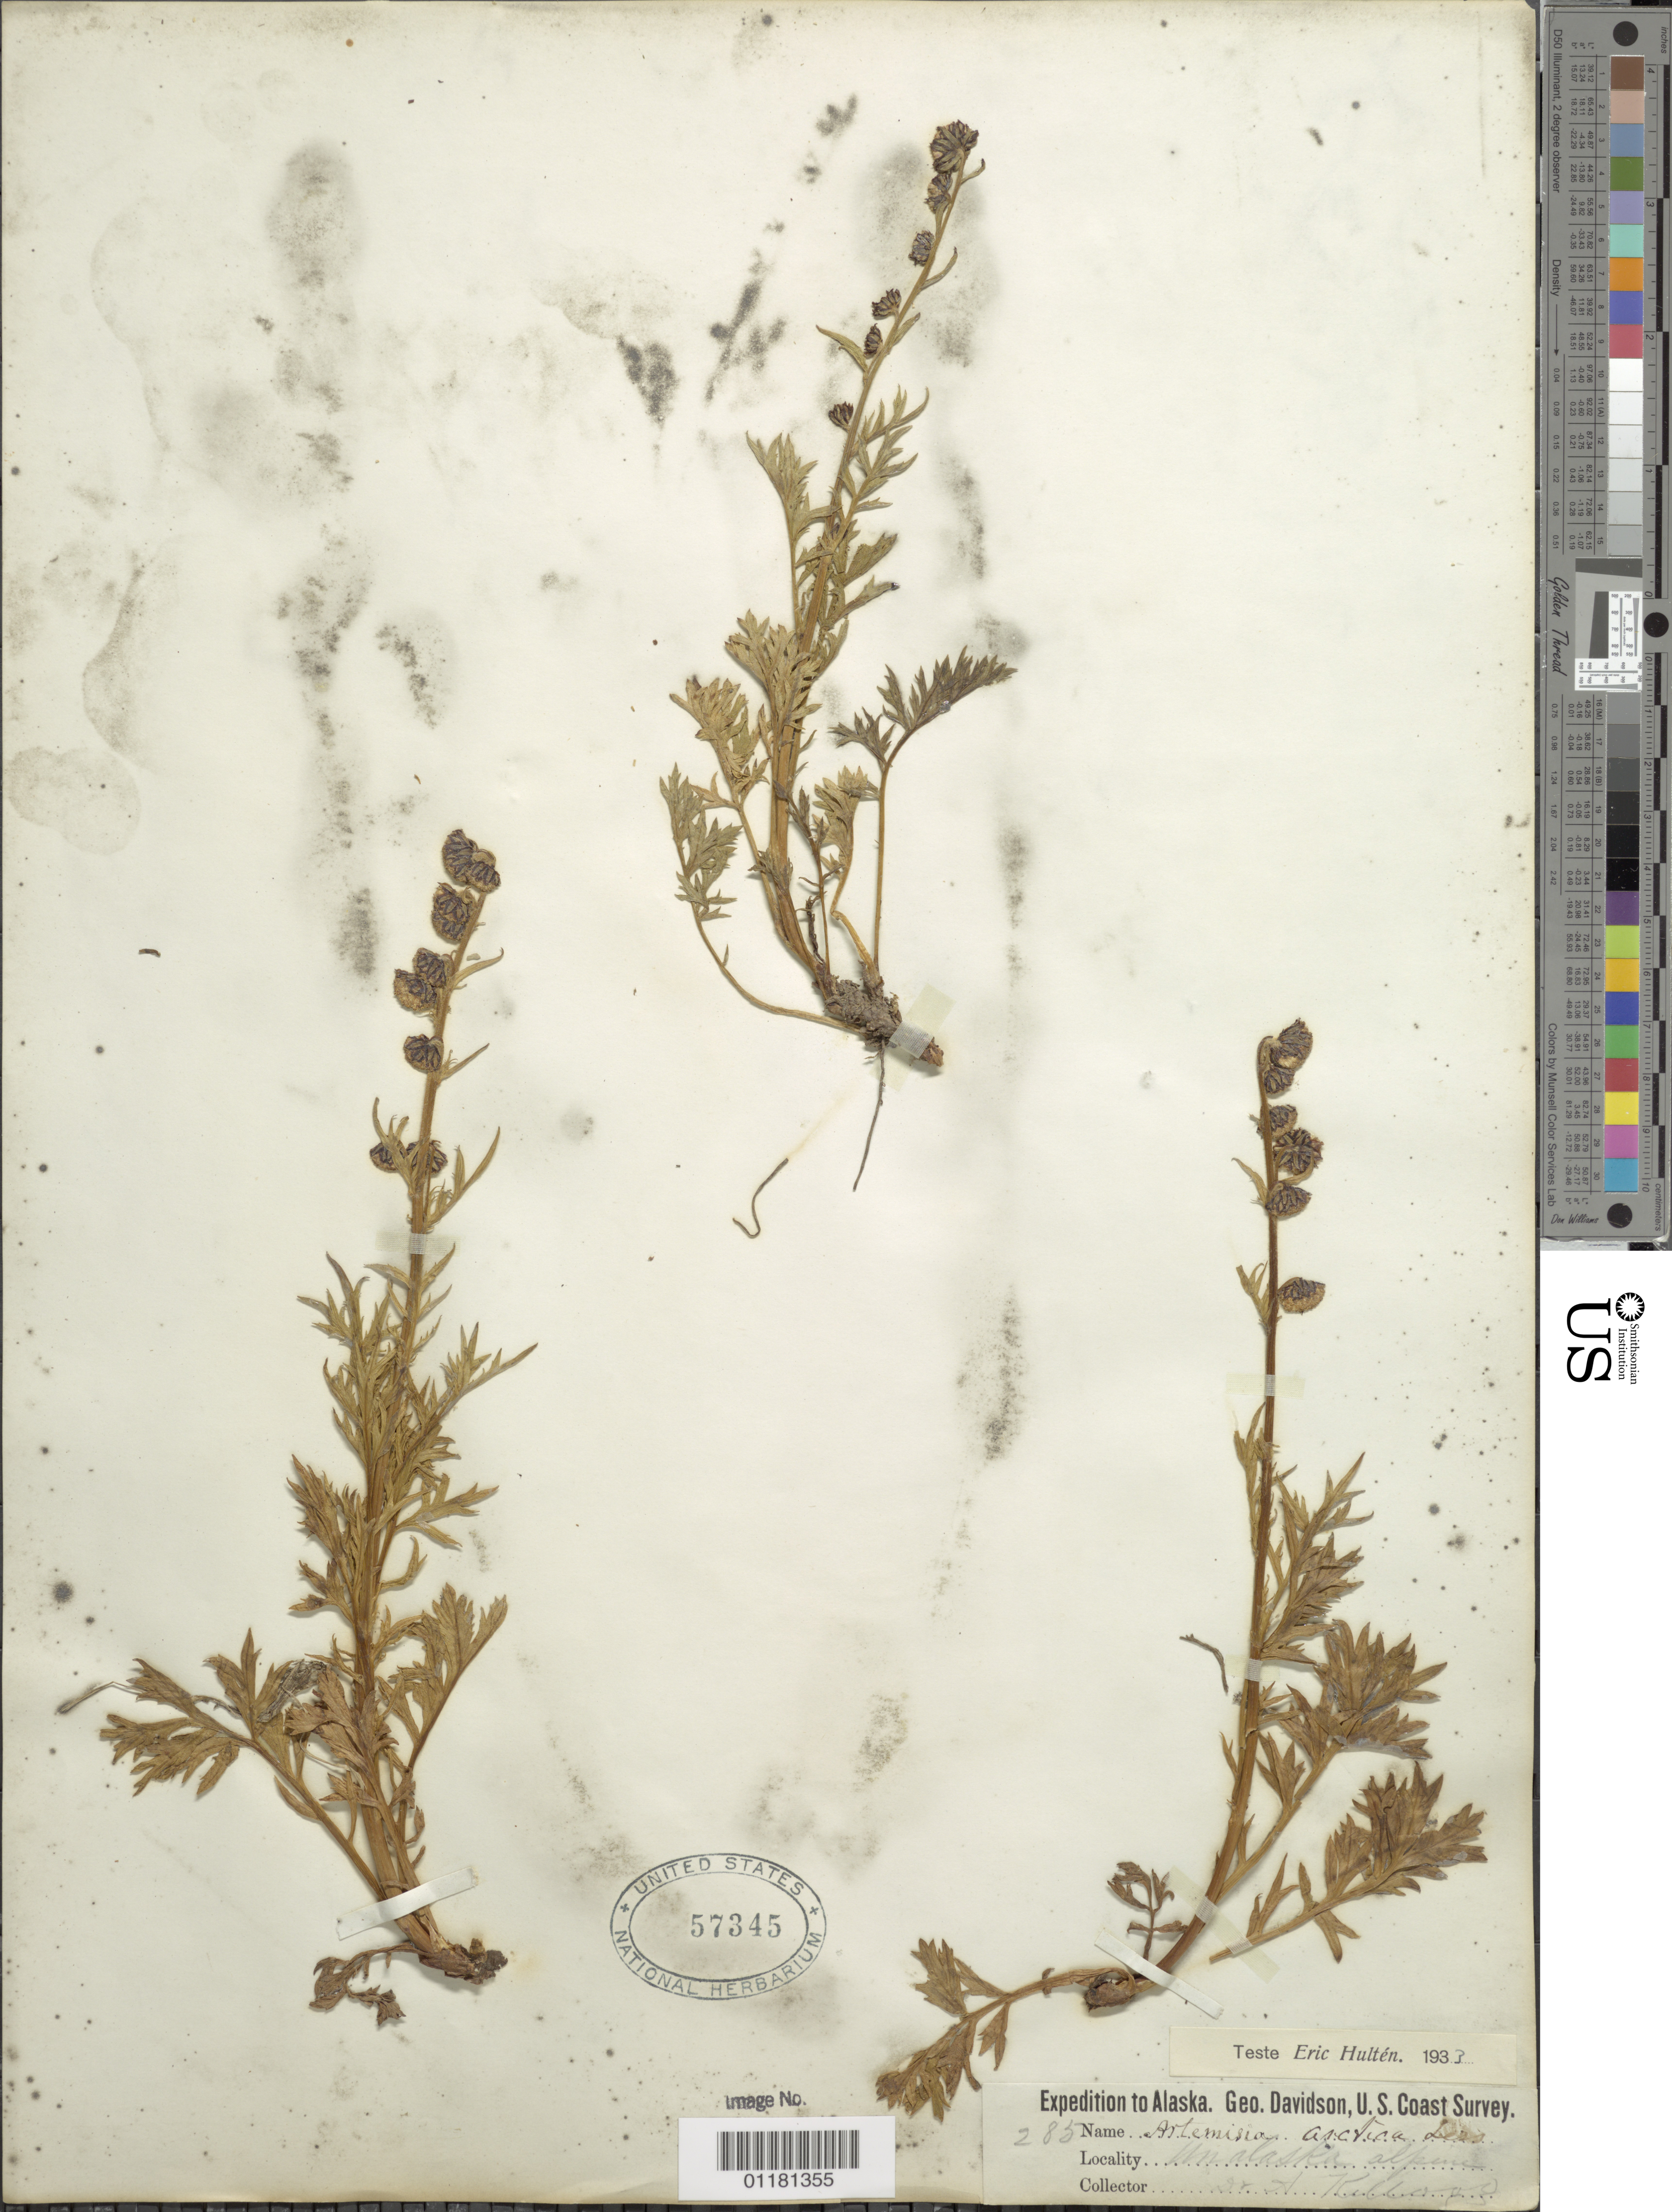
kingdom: Plantae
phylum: Tracheophyta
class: Magnoliopsida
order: Asterales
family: Asteraceae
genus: Artemisia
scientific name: Artemisia arctica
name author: Less.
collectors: A. Kellogg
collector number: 285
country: United States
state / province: Alaska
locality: Unalaska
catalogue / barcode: US 57345